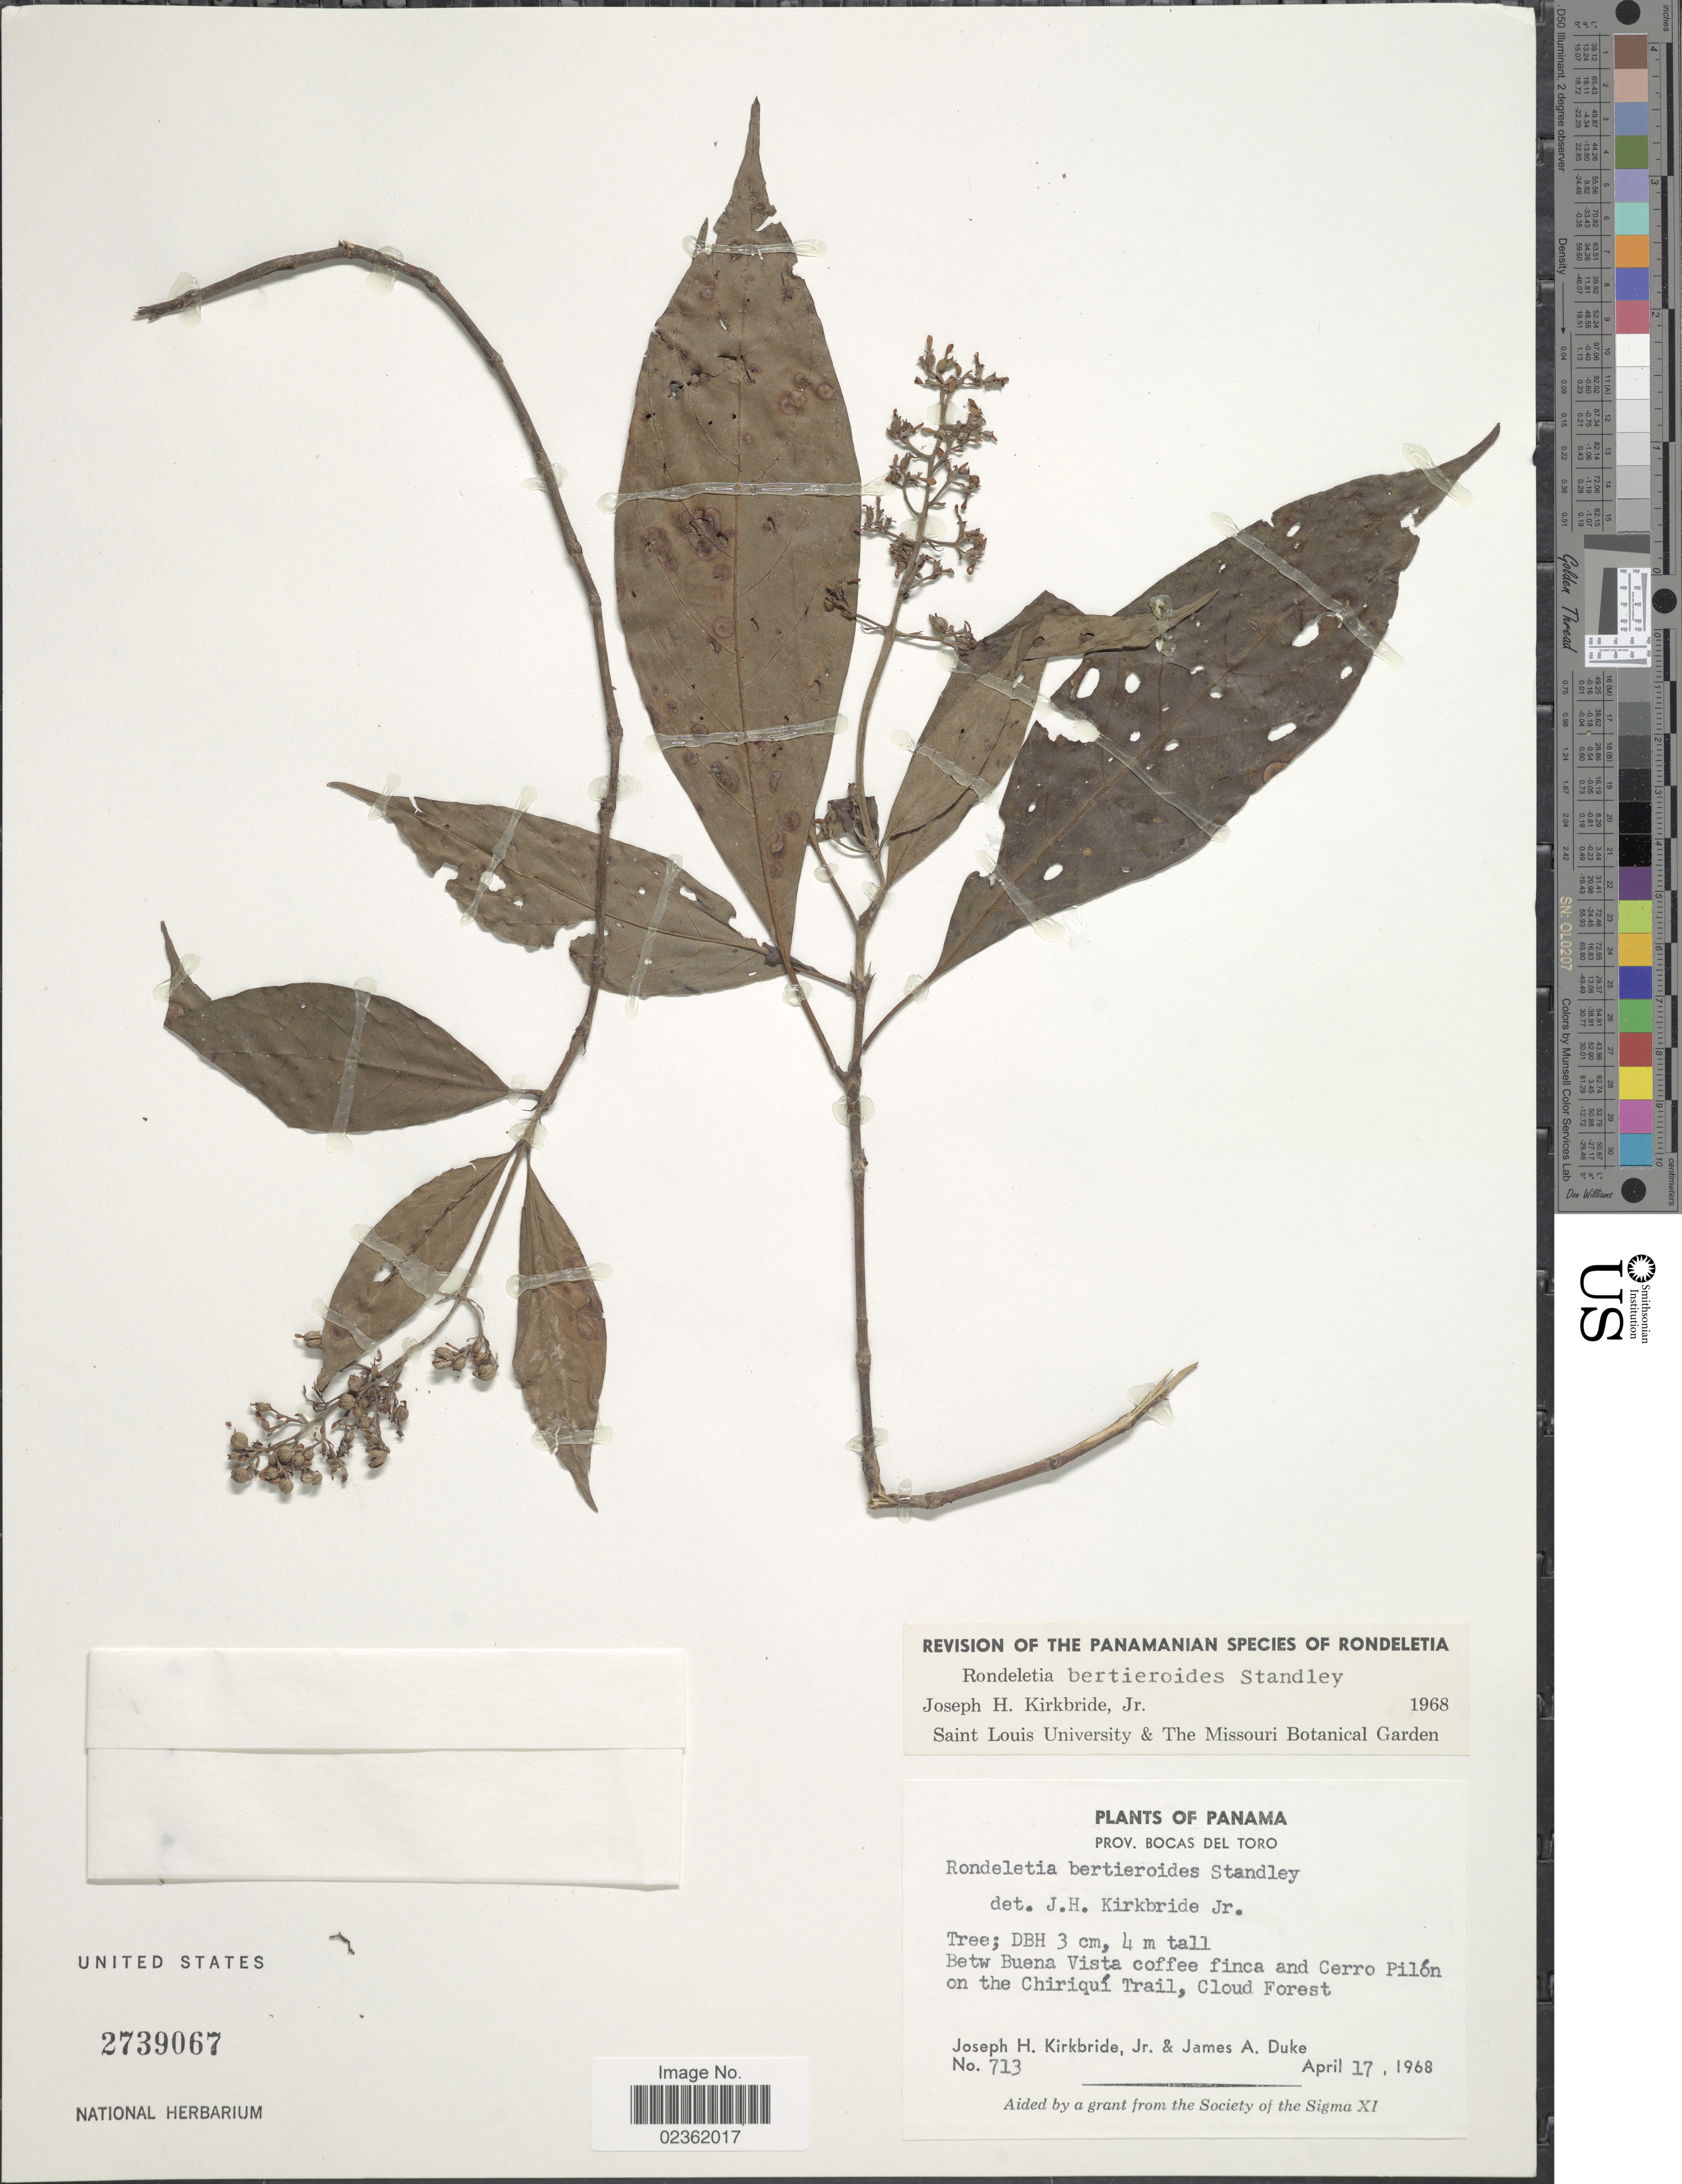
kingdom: Plantae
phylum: Tracheophyta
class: Magnoliopsida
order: Gentianales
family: Rubiaceae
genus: Rondeletia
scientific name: Rondeletia bertieroides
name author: Standl.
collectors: J. H. Kirkbride & J. A. Duke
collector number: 713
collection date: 1968-04-17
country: Panama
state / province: Bocas del Toro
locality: Betw Buena Vista coffee finca and Cerro Pilon on the Chiriqui Trail.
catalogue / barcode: US 2739067